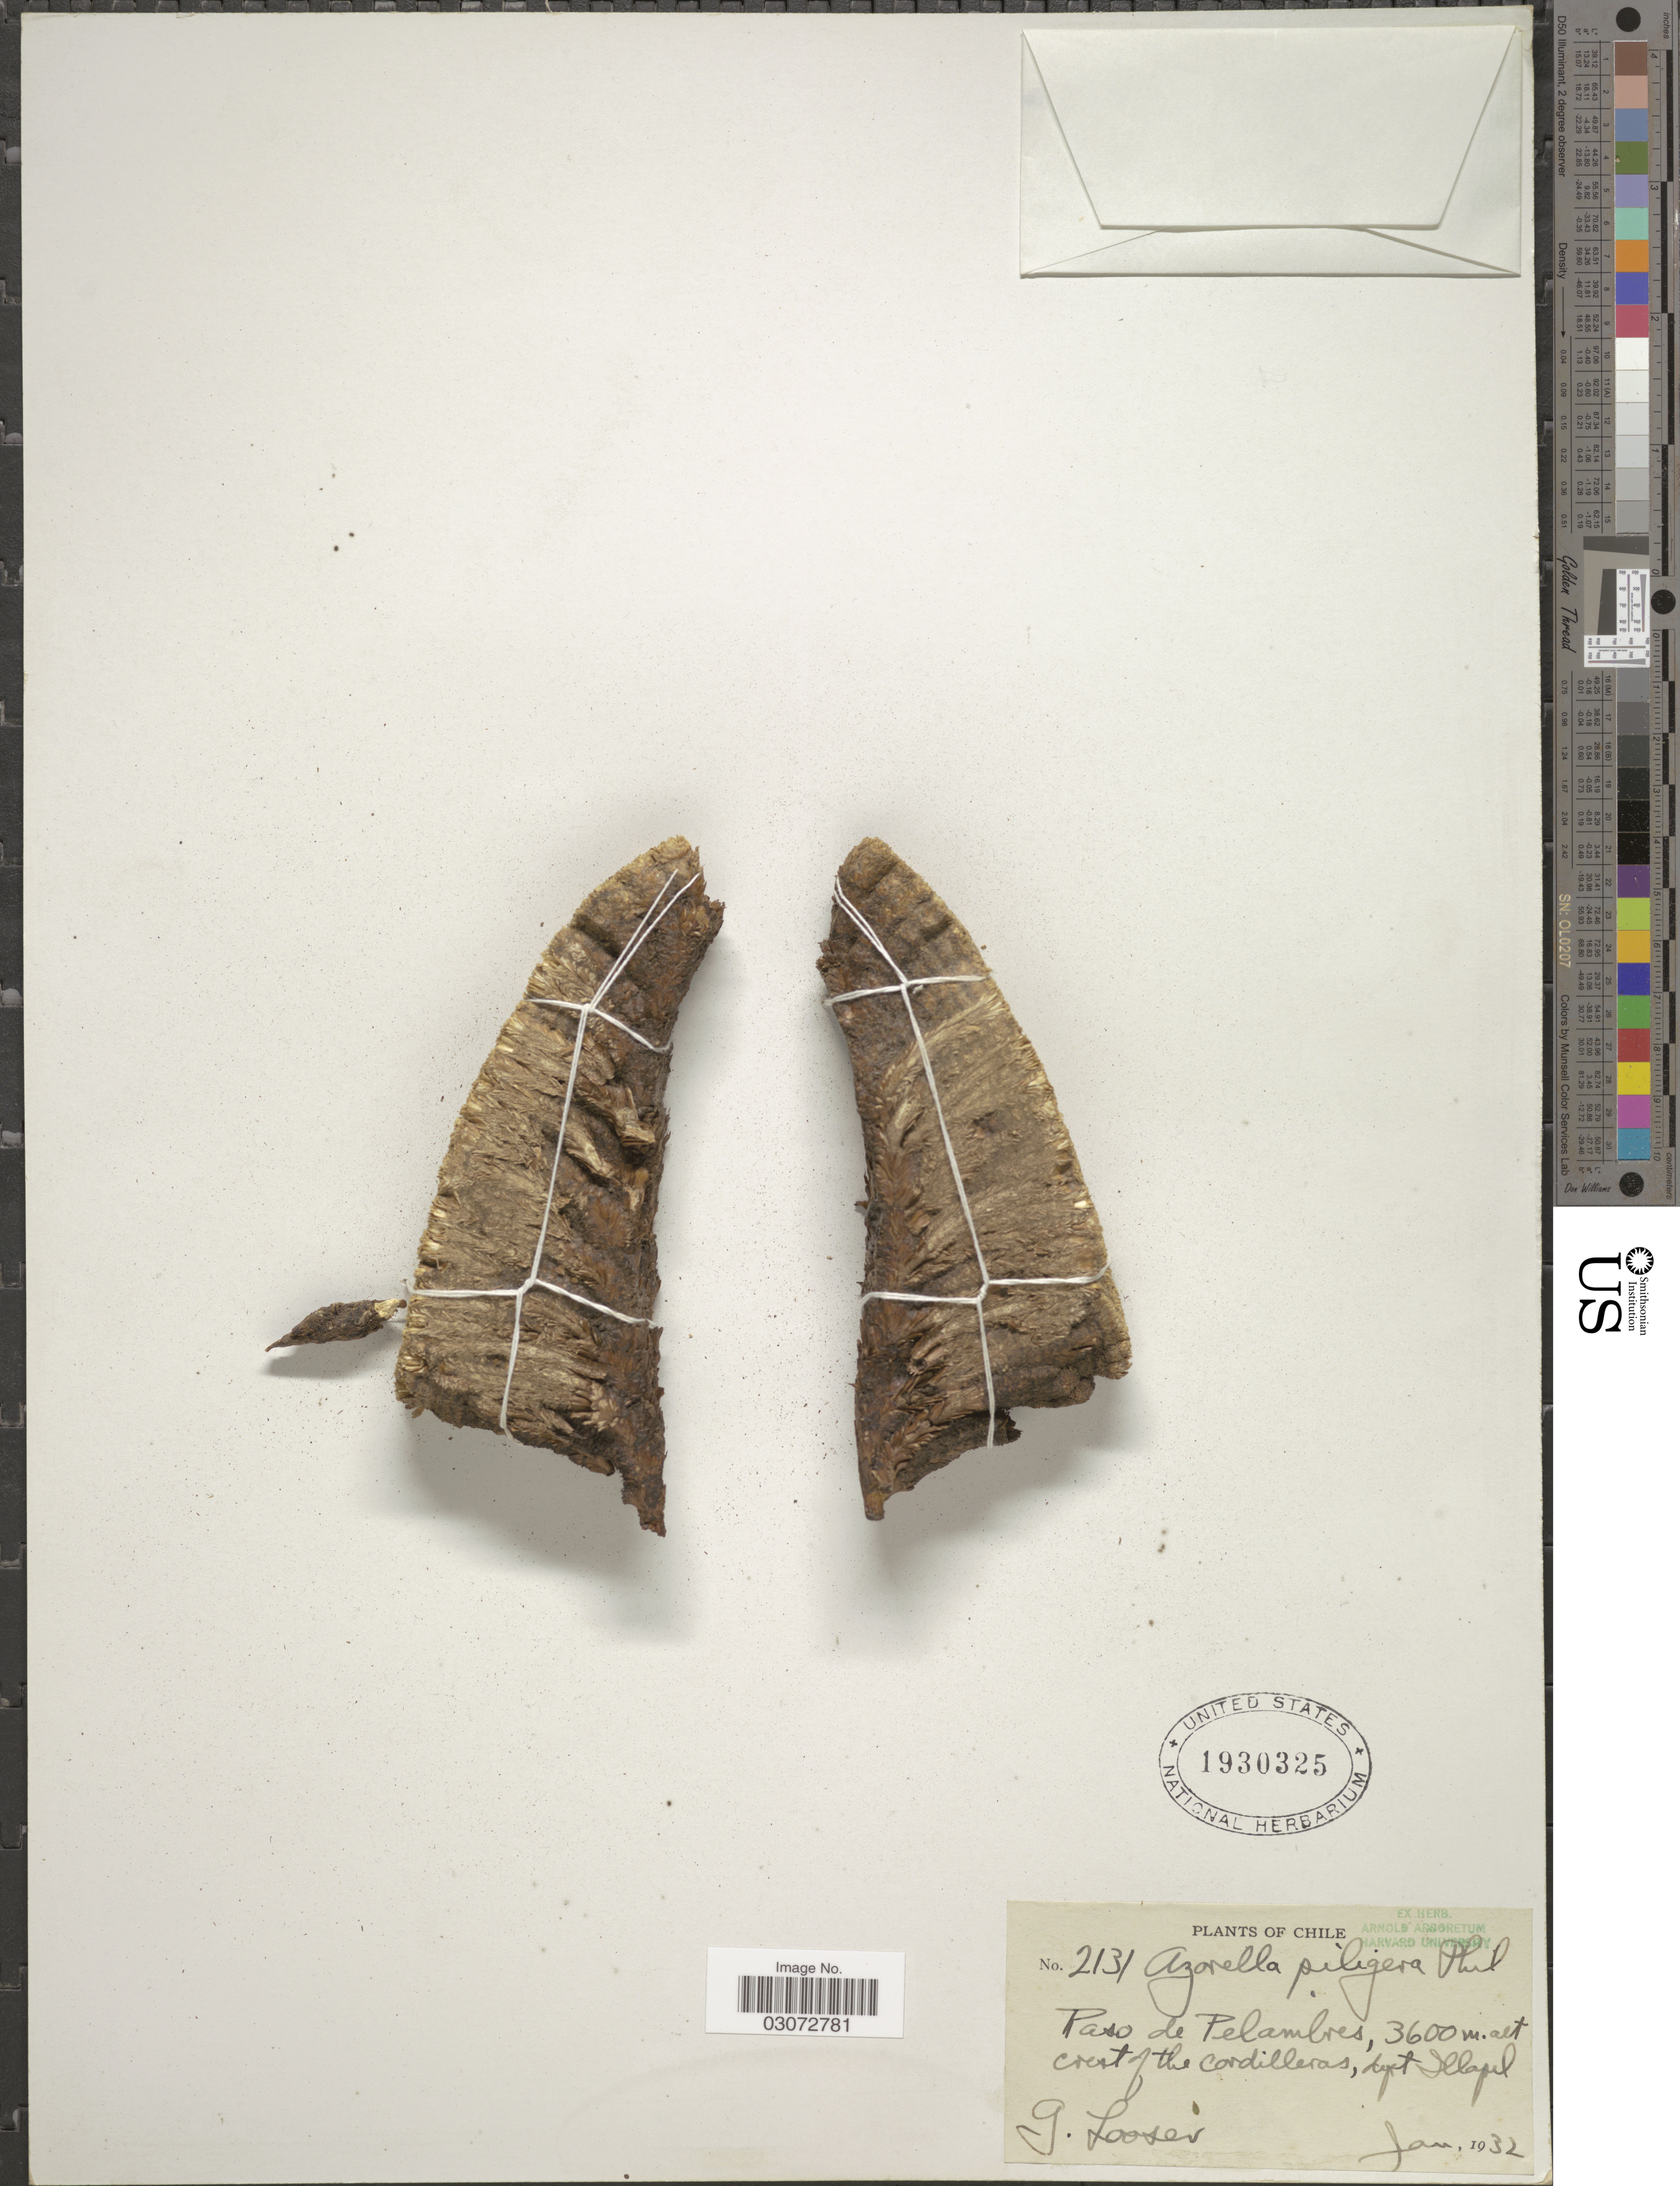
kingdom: Plantae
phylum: Tracheophyta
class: Magnoliopsida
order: Apiales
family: Apiaceae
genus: Azorella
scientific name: Azorella madreporica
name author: Clos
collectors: G. Looser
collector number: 2131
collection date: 1932-01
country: Chile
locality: Paso de Pelambres. Crest of the Cordilleras, Dept. Illapel.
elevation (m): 3600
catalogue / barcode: US 1930325